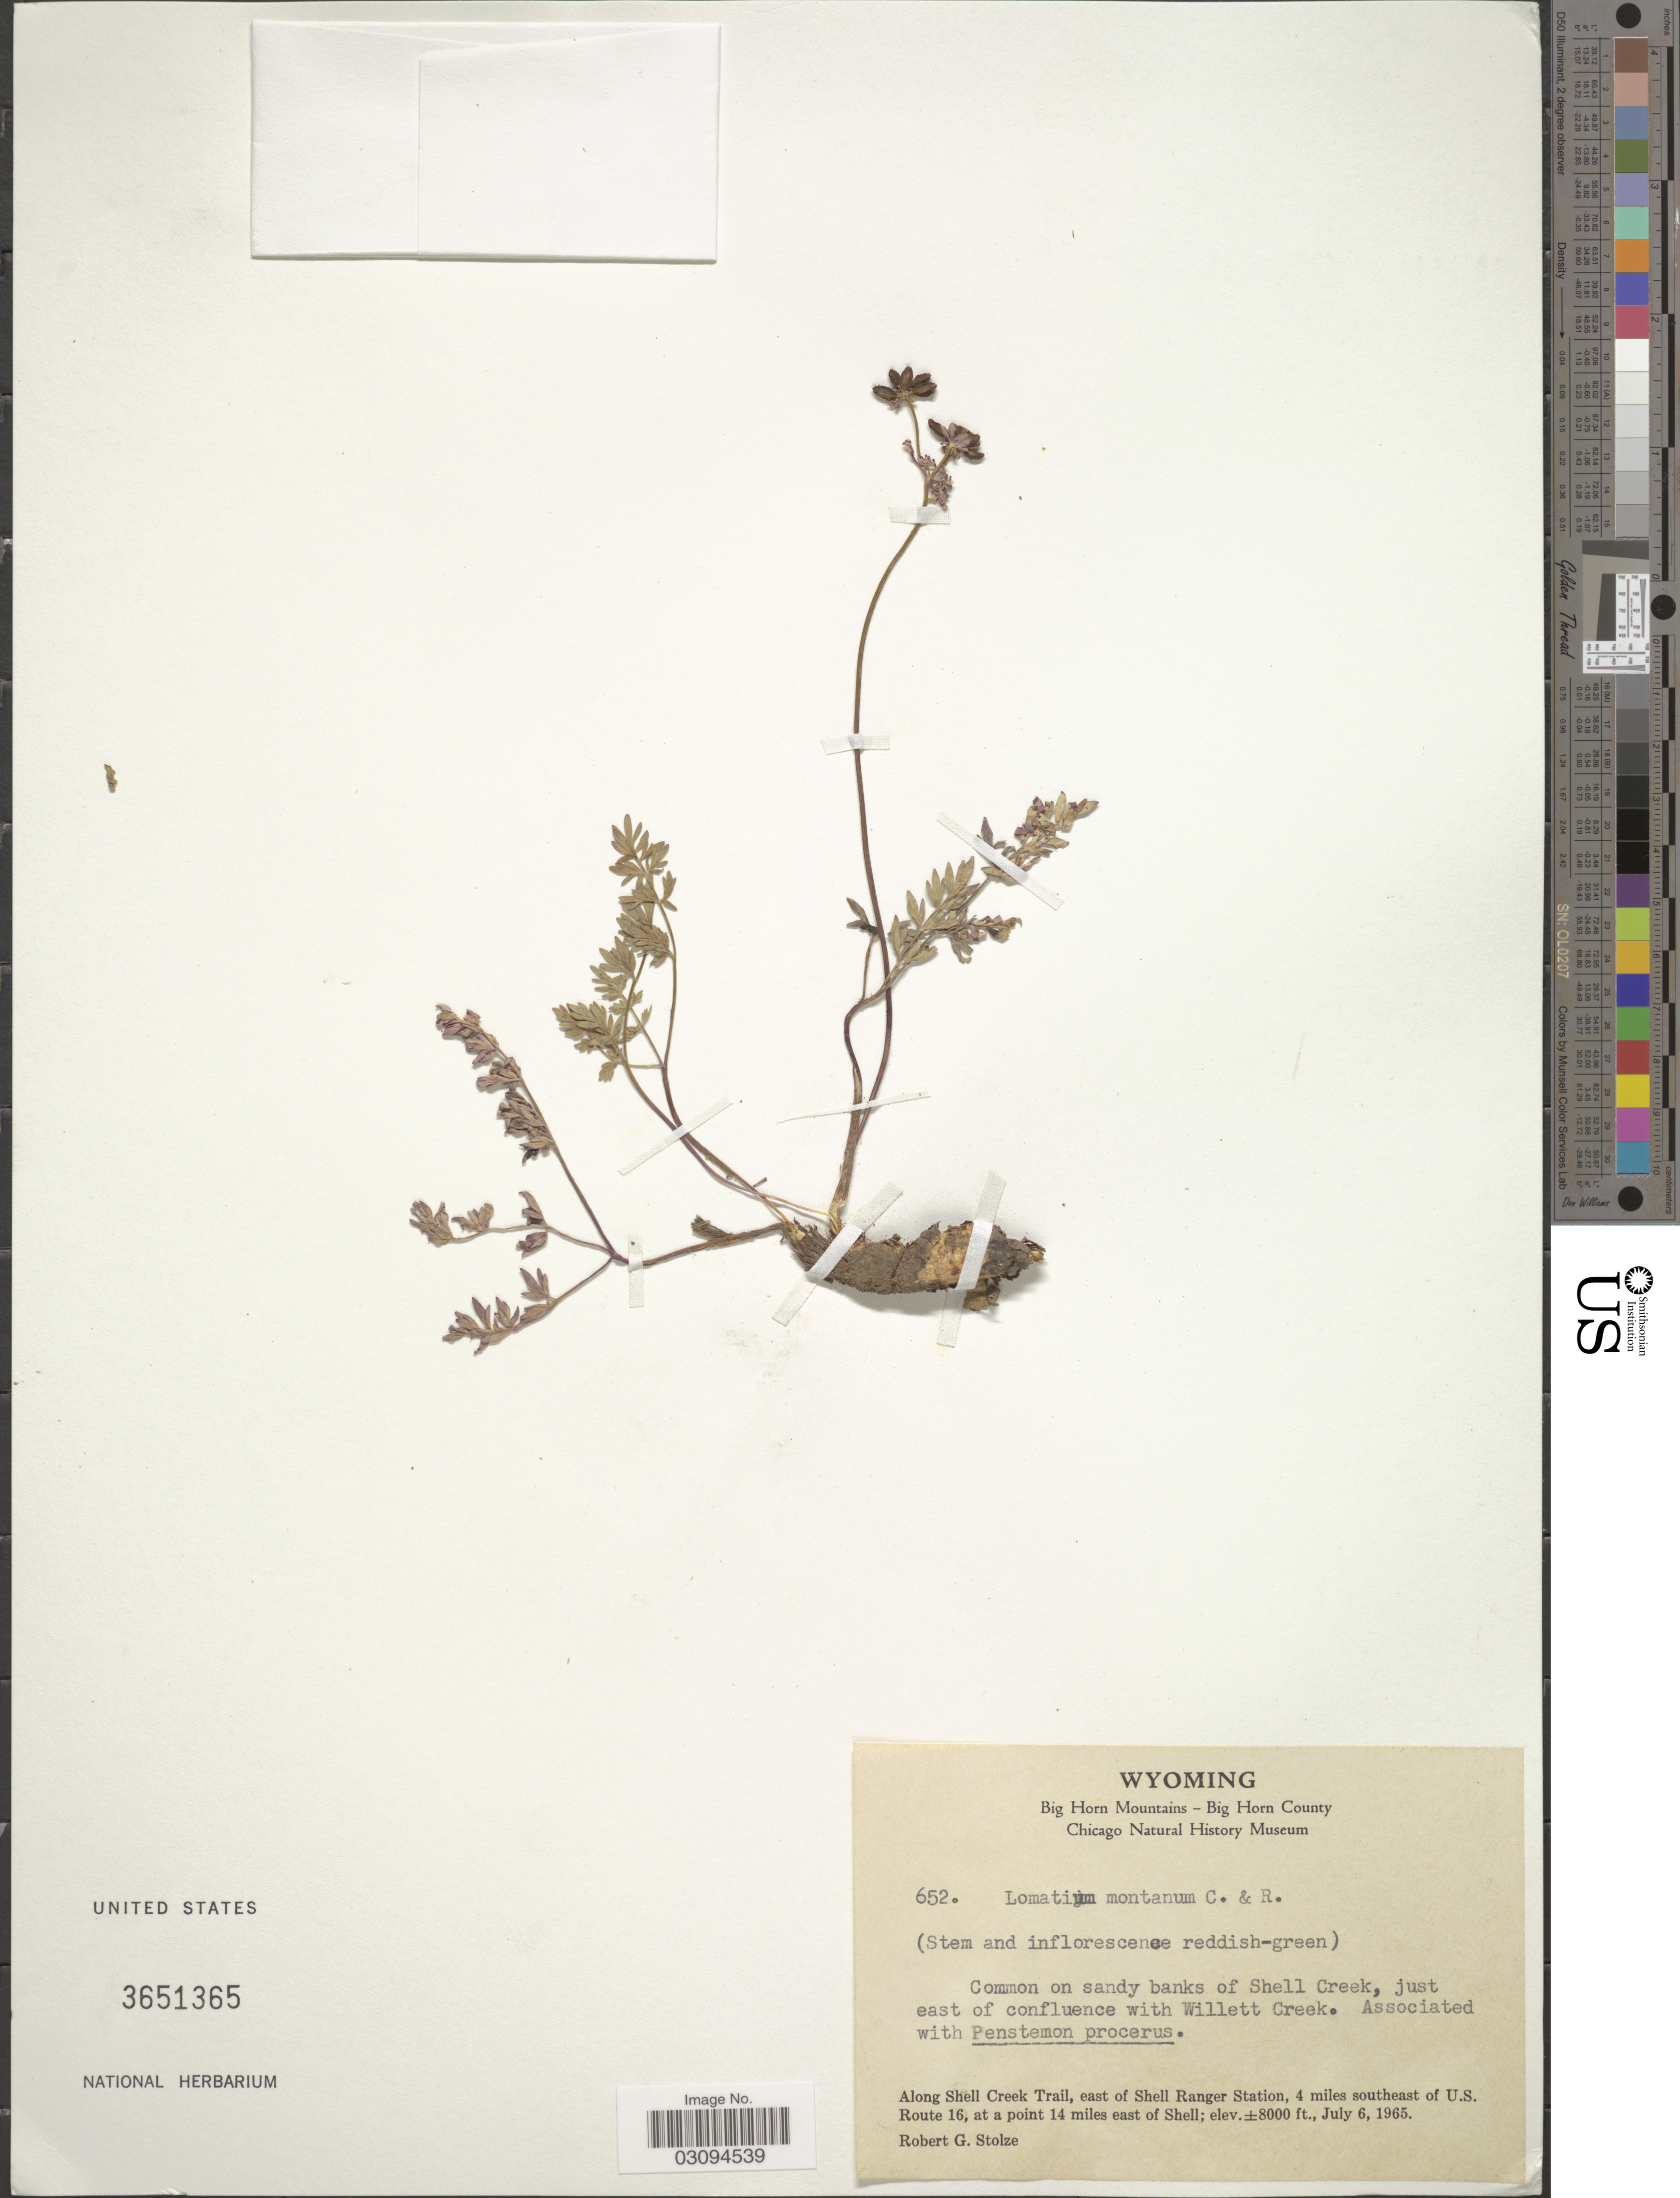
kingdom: Plantae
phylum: Tracheophyta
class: Magnoliopsida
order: Apiales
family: Apiaceae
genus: Lomatium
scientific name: Lomatium montanum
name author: J.M. Coult. & Rose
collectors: R. G. Stolze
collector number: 652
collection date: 1965-07-06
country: United States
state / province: Wyoming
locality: Banks of Shell Creek, just east of confluence with Willett Creek. Along Shell Creek Trail, east of Shell Ranger Station, 4 miles southeast of U.S. Route 16, at a point 14 miles east of Shell.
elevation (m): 2438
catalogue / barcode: US 3651365